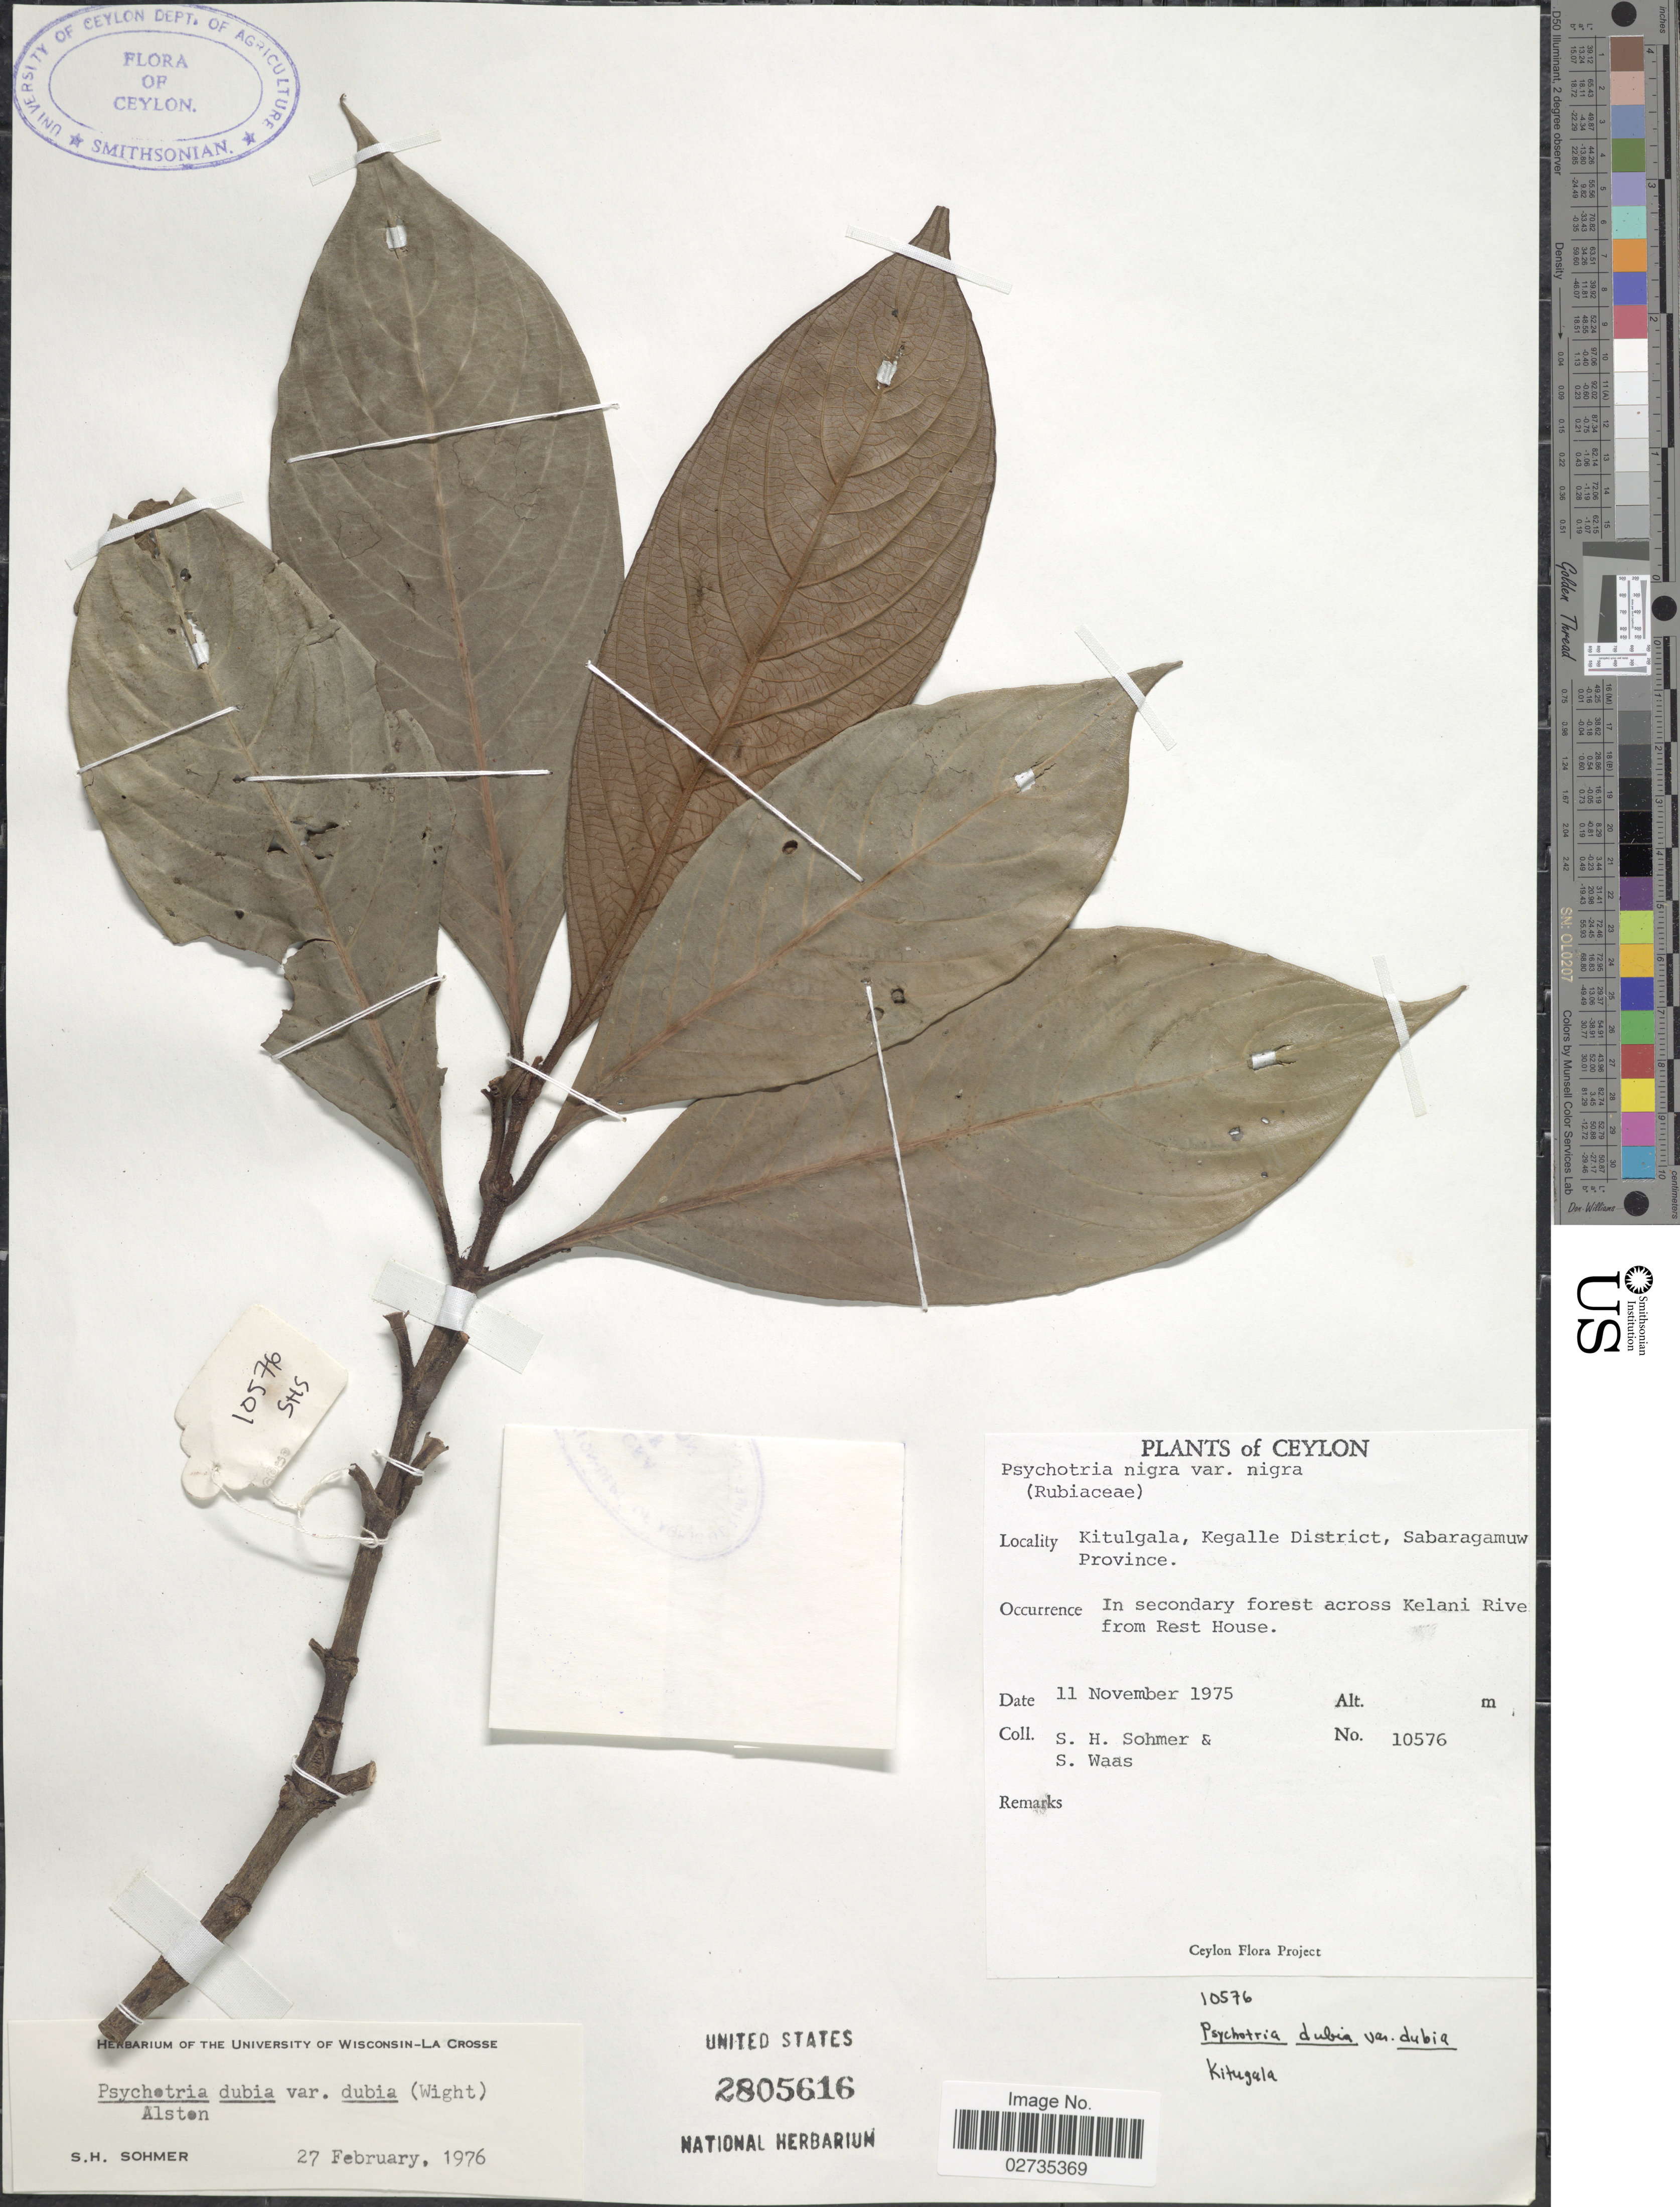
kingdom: Plantae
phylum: Tracheophyta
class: Magnoliopsida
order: Gentianales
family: Rubiaceae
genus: Psychotria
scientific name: Psychotria dubia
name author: (Wight) Alston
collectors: S. H. Sohmer & S. Waas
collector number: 10576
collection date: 1975-11-11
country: Sri Lanka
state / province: Sabaragamuwa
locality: Ceylon, Kitulgala, Kegalle District, Sabaragamuwa Province, In secondary forest across Kelani River from Rest House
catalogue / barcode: US 2805616